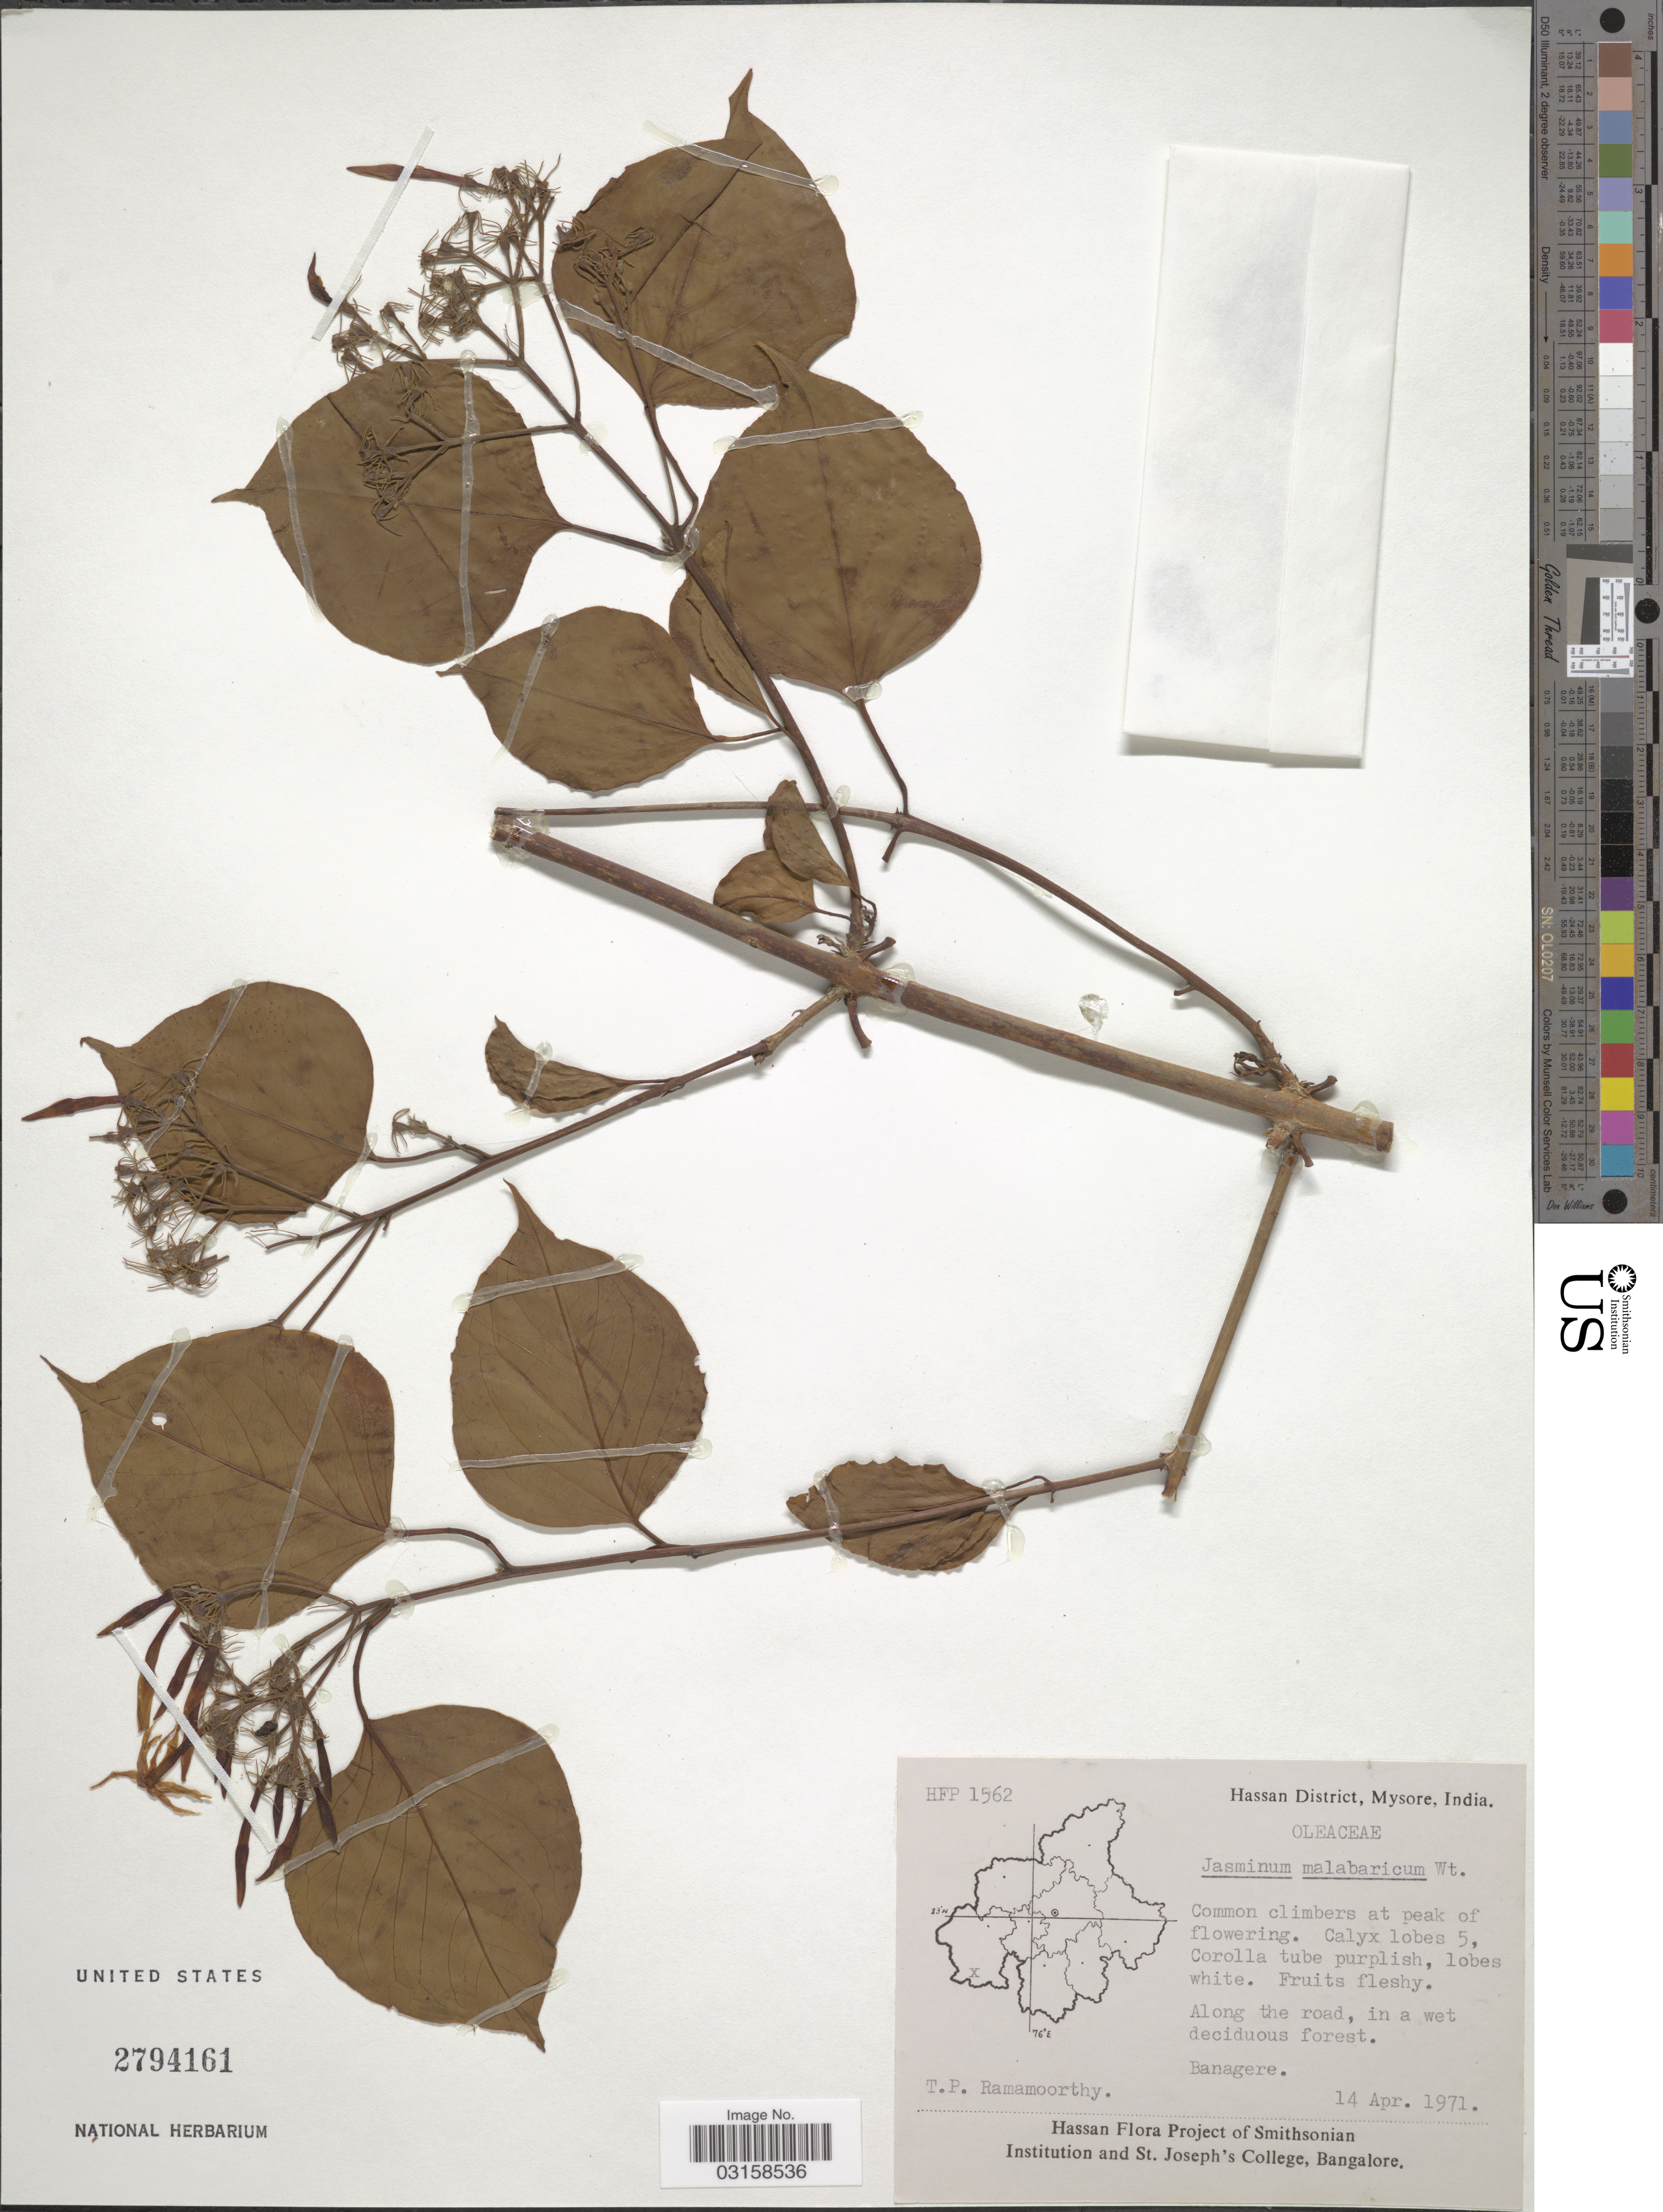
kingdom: Plantae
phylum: Tracheophyta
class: Magnoliopsida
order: Lamiales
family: Oleaceae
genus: Jasminum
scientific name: Jasminum malabaricum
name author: Wight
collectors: T. P. Ramamoorthy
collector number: HFP 1562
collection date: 1971-04-14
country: India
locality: Hassan District, Mysore. Banagere.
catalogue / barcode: US 2794161